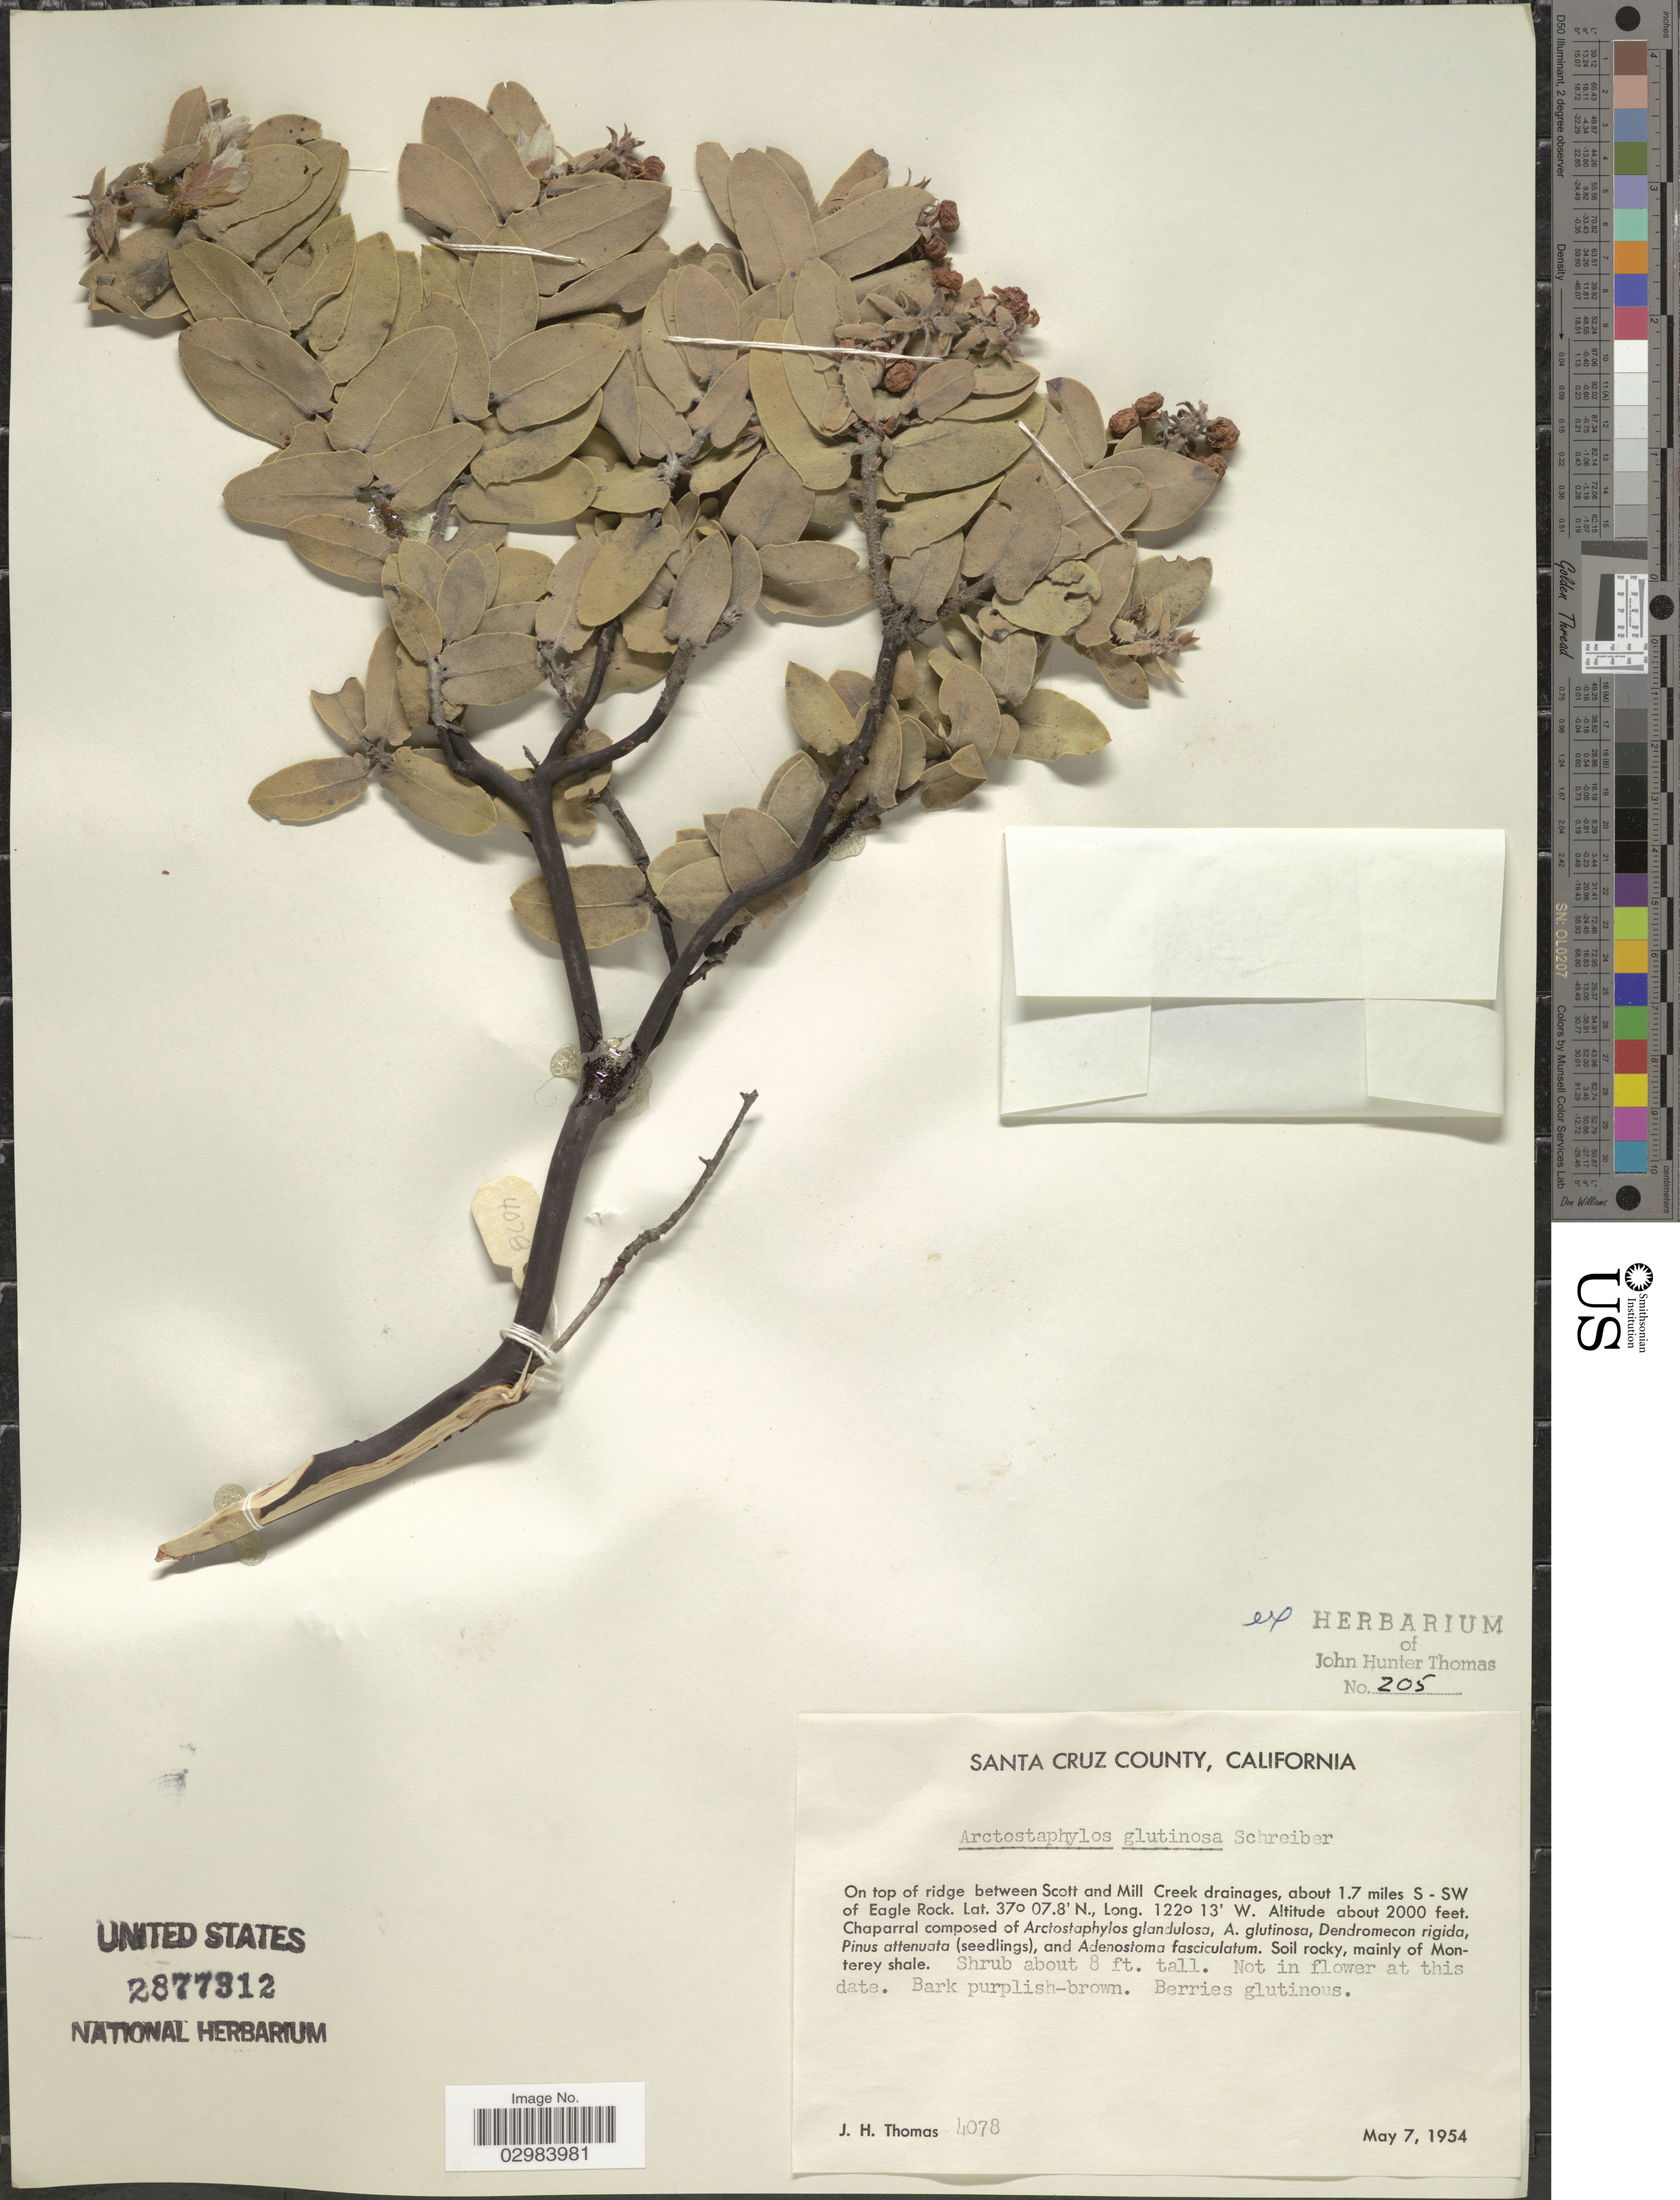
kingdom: Plantae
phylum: Tracheophyta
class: Magnoliopsida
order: Ericales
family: Ericaceae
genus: Arctostaphylos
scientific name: Arctostaphylos glutinosa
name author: B. Schreiber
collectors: J. H. Thomas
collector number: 4078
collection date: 1954-05-07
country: United States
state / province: California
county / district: Santa Cruz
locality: Santa Cruz County, On top of ridge between Scott and Mill Creek drainages, about 1.7 miles S - SW of Eagle Rock.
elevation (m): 610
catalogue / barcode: US 2877312